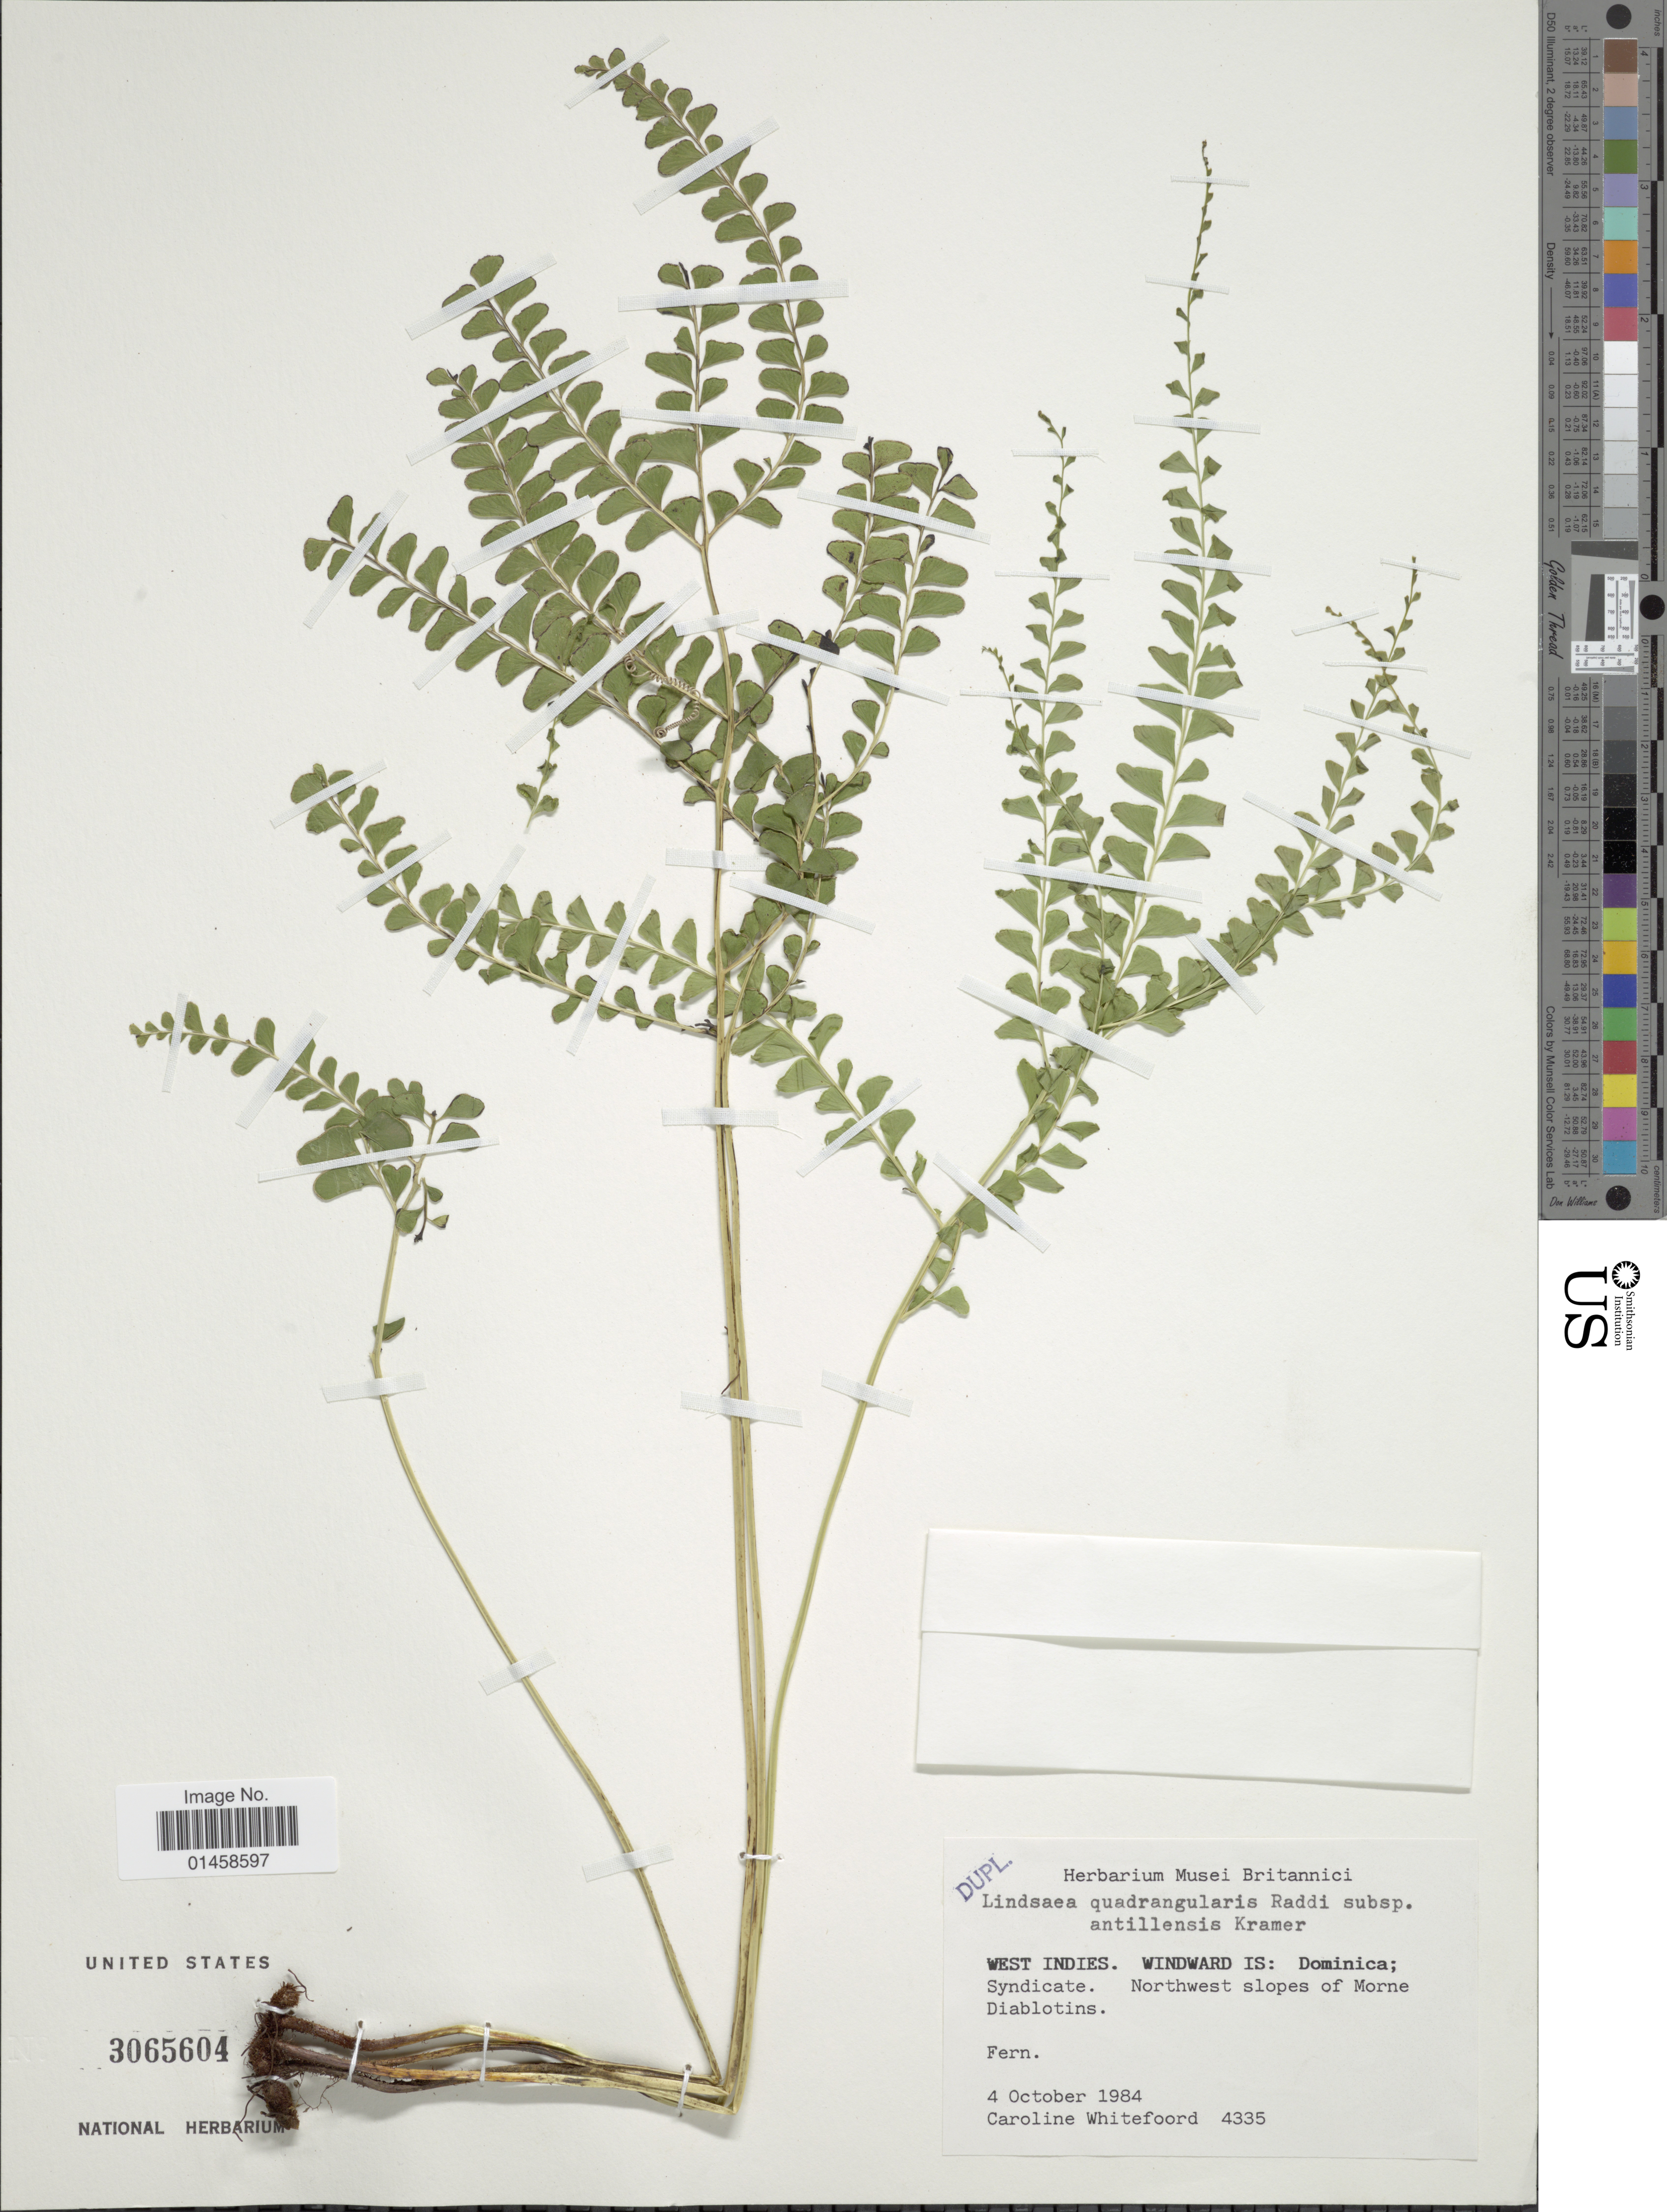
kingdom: Plantae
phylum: Tracheophyta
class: Polypodiopsida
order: Polypodiales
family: Lindsaeaceae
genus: Lindsaea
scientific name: Lindsaea quadrangularis subsp. antillensis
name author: K.U. Kramer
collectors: C. Whitefoord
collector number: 4335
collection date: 1948-10-04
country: Dominica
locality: Windward Is., Syndicate, Northwest slopes of Morne Diablotins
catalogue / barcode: US 3065604